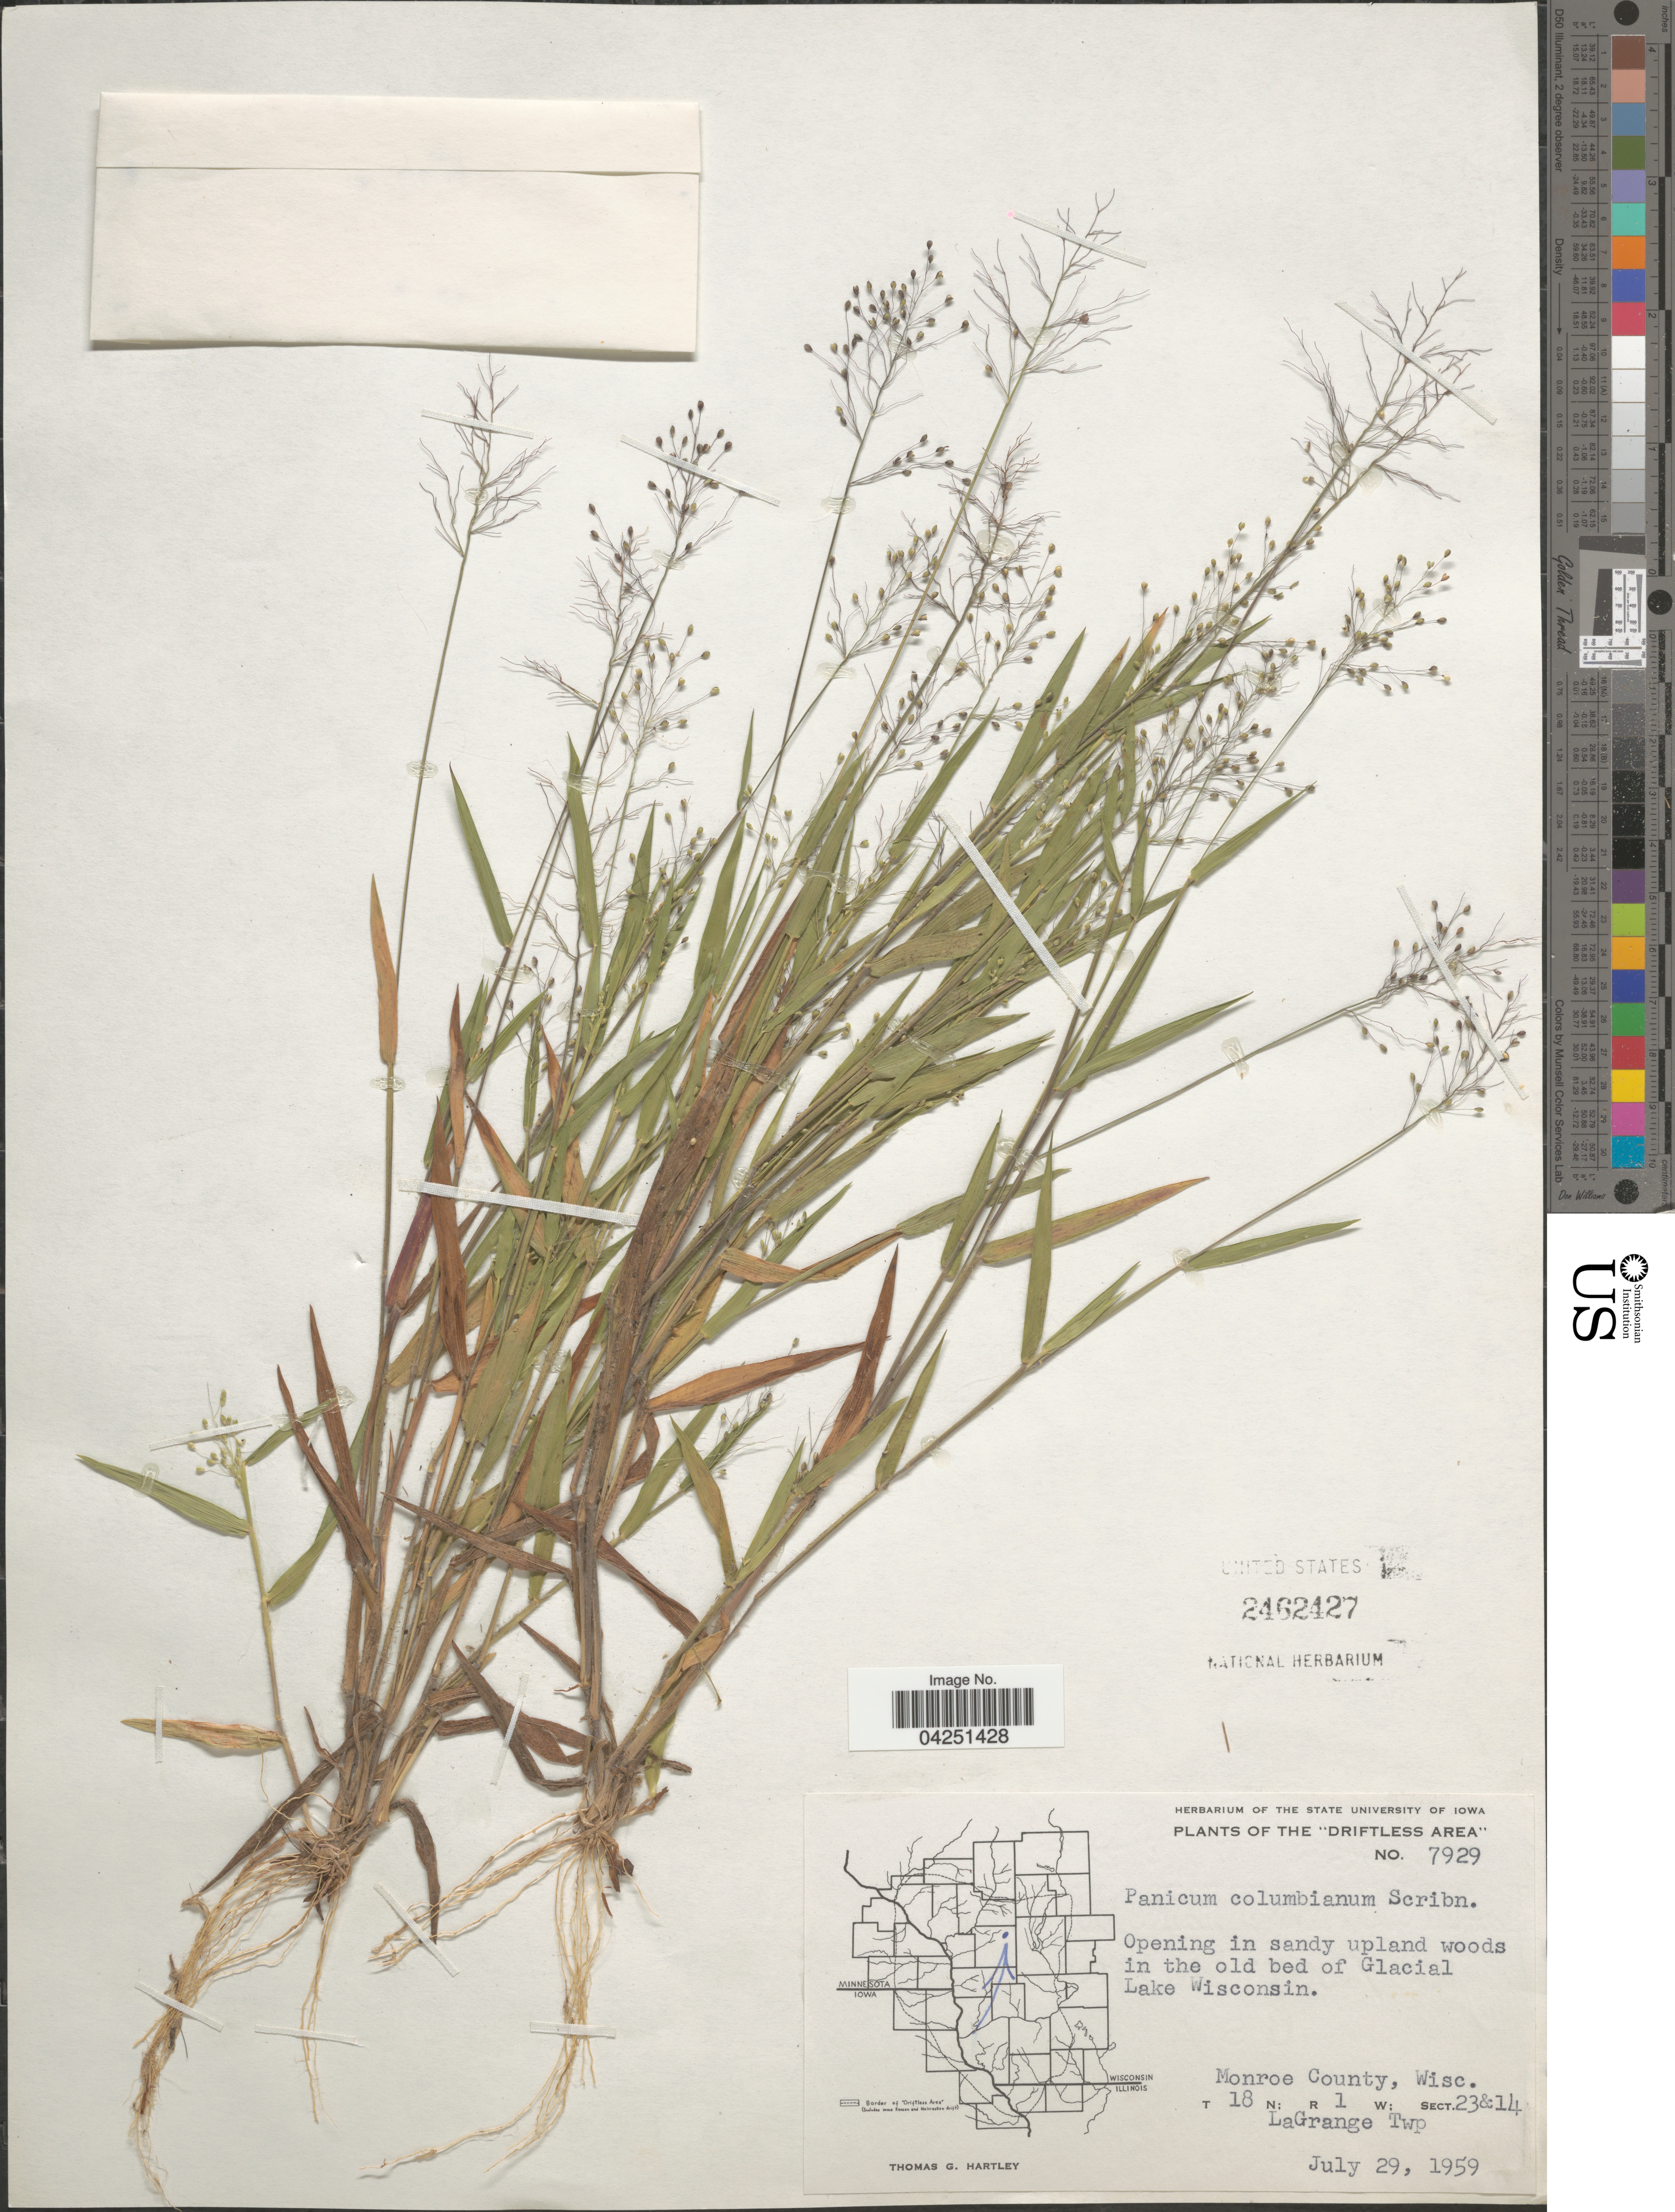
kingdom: Plantae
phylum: Tracheophyta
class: Liliopsida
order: Poales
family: Poaceae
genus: Dichanthelium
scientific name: Dichanthelium acuminatum var. acuminatum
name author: (Sw.) Gould & C.A. Clark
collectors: T. G. Hartley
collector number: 7929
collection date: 1959-07-29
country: United States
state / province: Wisconsin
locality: The "Driftless Area". Opening in sandy upland woods in the old bed of Glacial Lake Wisconsin. Monroe County. T18N; R1W; Sect.23&14. LaGrange Twp.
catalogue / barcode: US 2462427